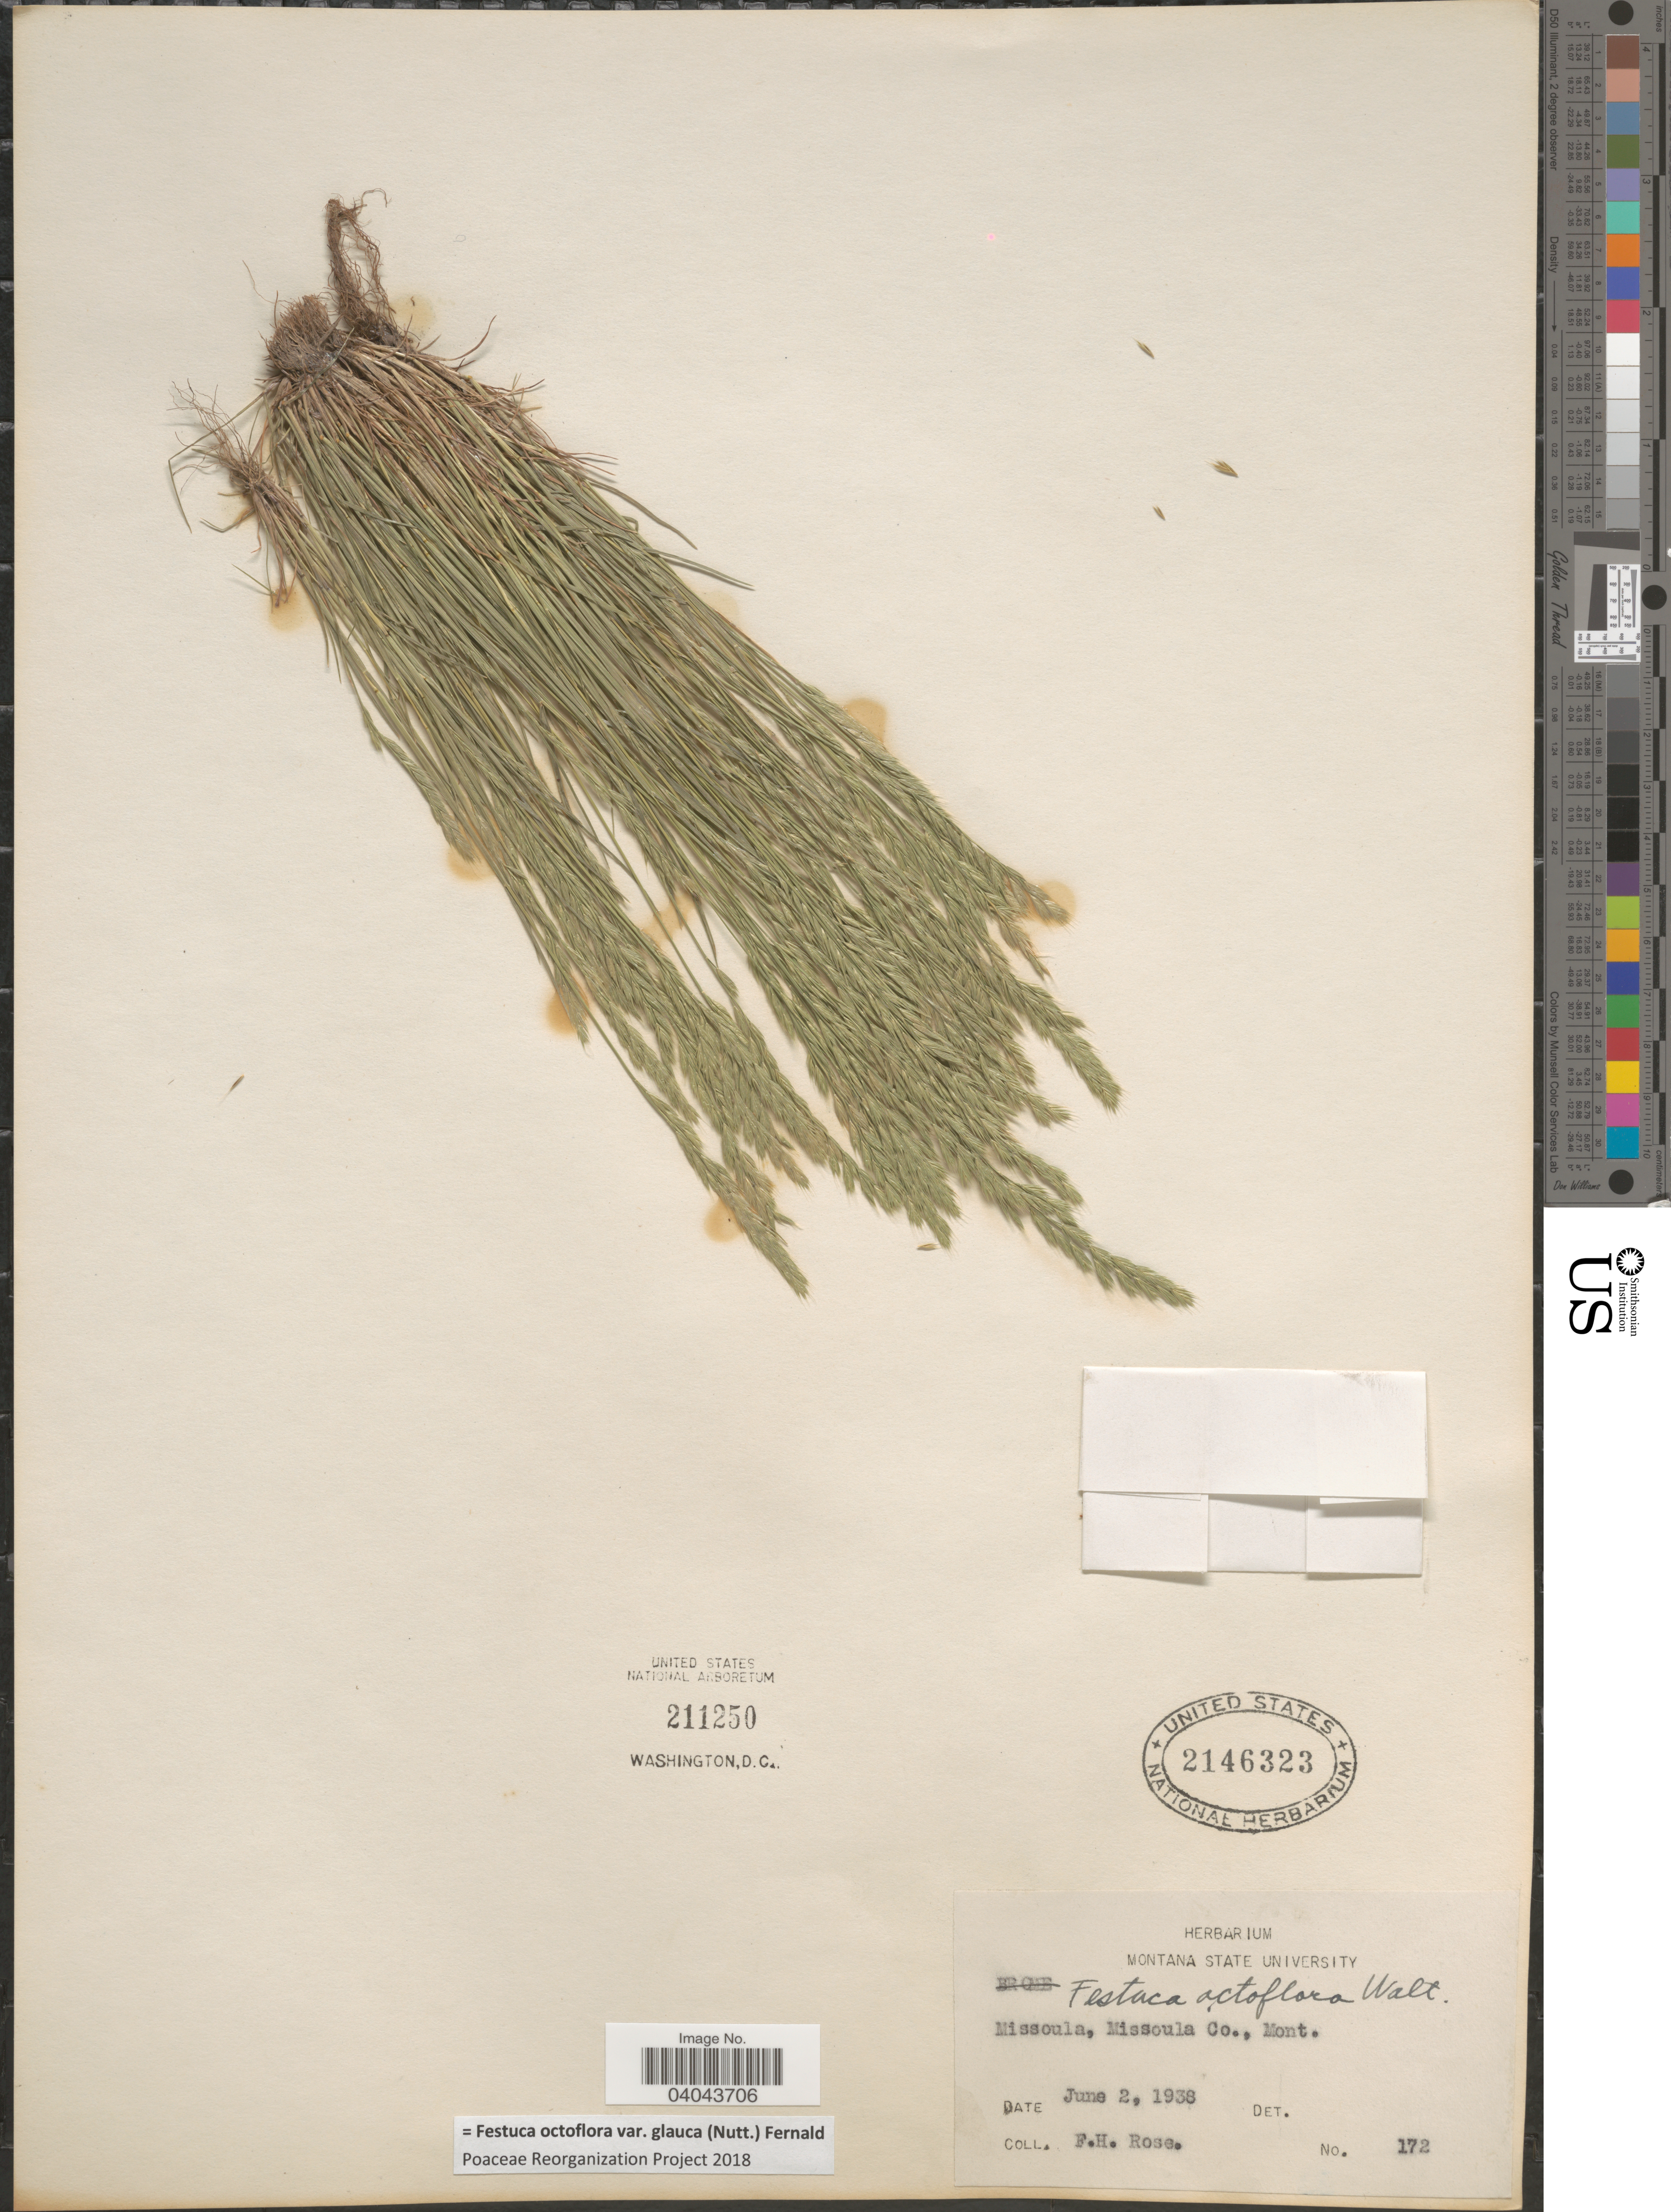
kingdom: Plantae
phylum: Tracheophyta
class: Liliopsida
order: Poales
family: Poaceae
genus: Festuca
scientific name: Festuca octoflora var. glauca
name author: (Nutt.) Fernald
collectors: F. H. Rose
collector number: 172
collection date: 1938-06-02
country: United States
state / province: Montana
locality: Missoula, Missoula Co.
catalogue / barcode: US 2146323